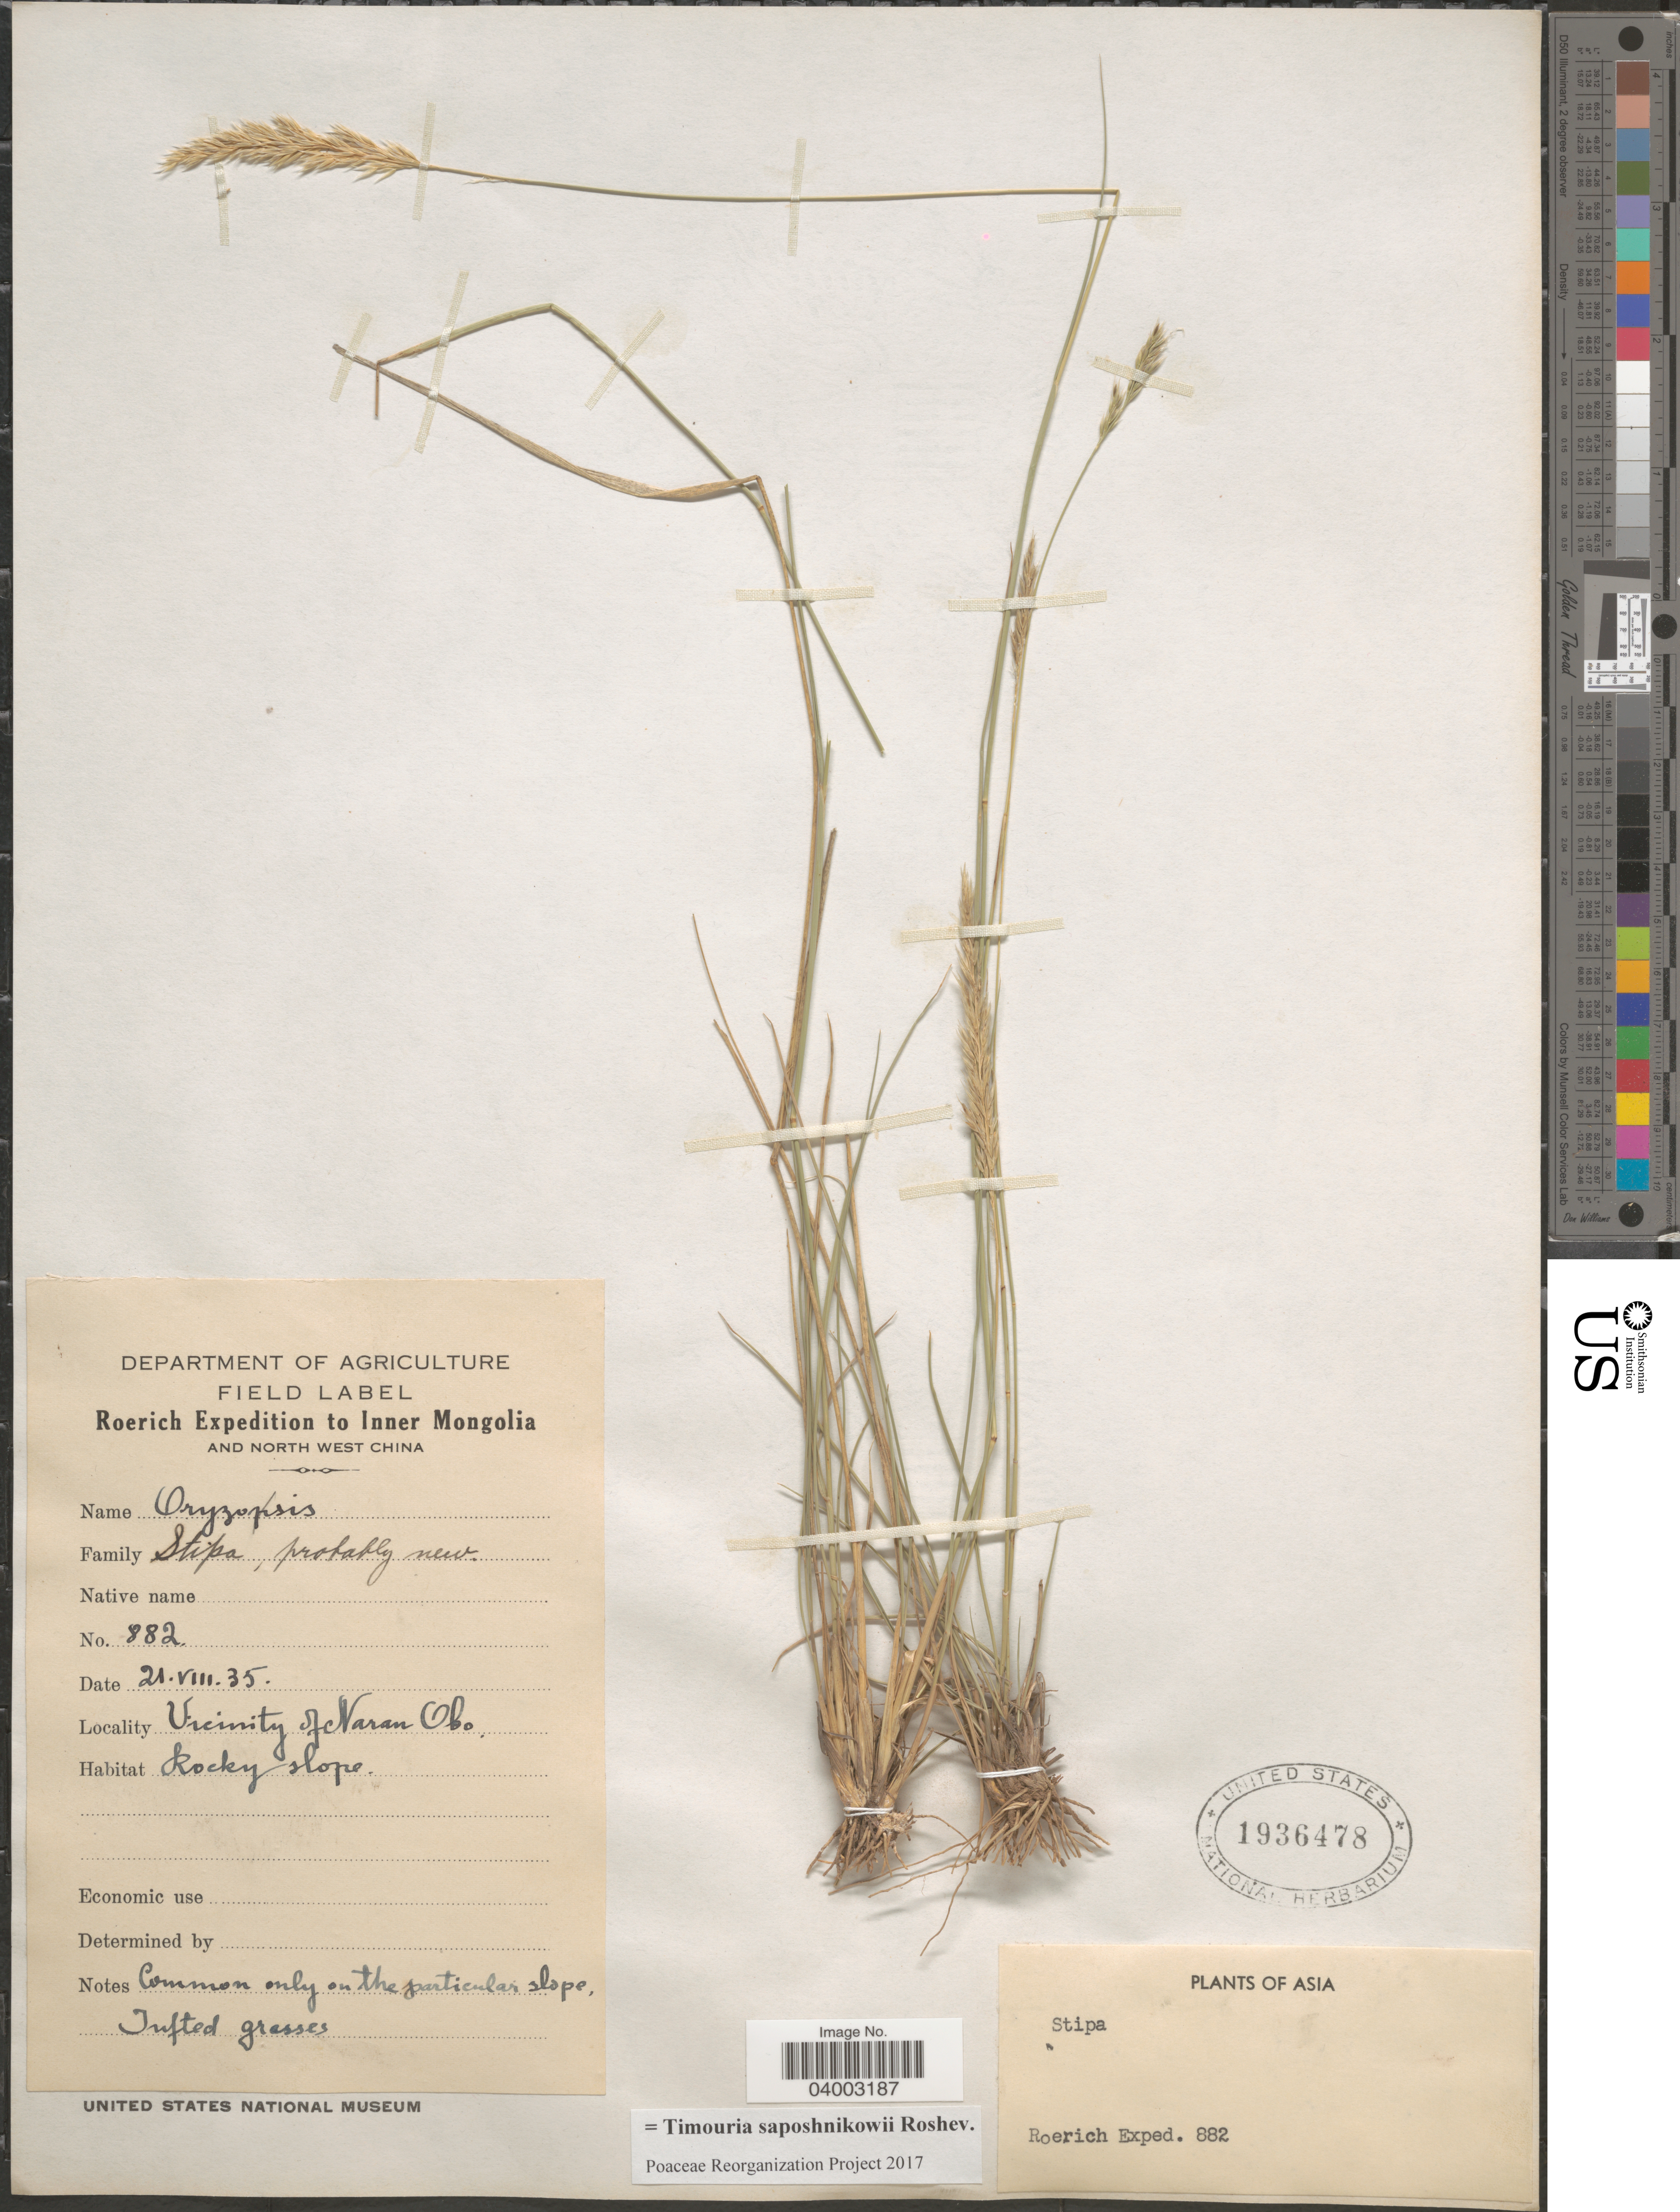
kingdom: Plantae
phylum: Tracheophyta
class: Liliopsida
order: Poales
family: Poaceae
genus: Timouria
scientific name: Timouria saposhnikovii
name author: Roshev.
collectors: Roerich Expedition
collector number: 882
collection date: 1935-08-21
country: China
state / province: Nei Monggol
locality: To Inner Mongolia and North West China. Vicinity of Naran Obo. Rocky slope.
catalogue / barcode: US 1936478